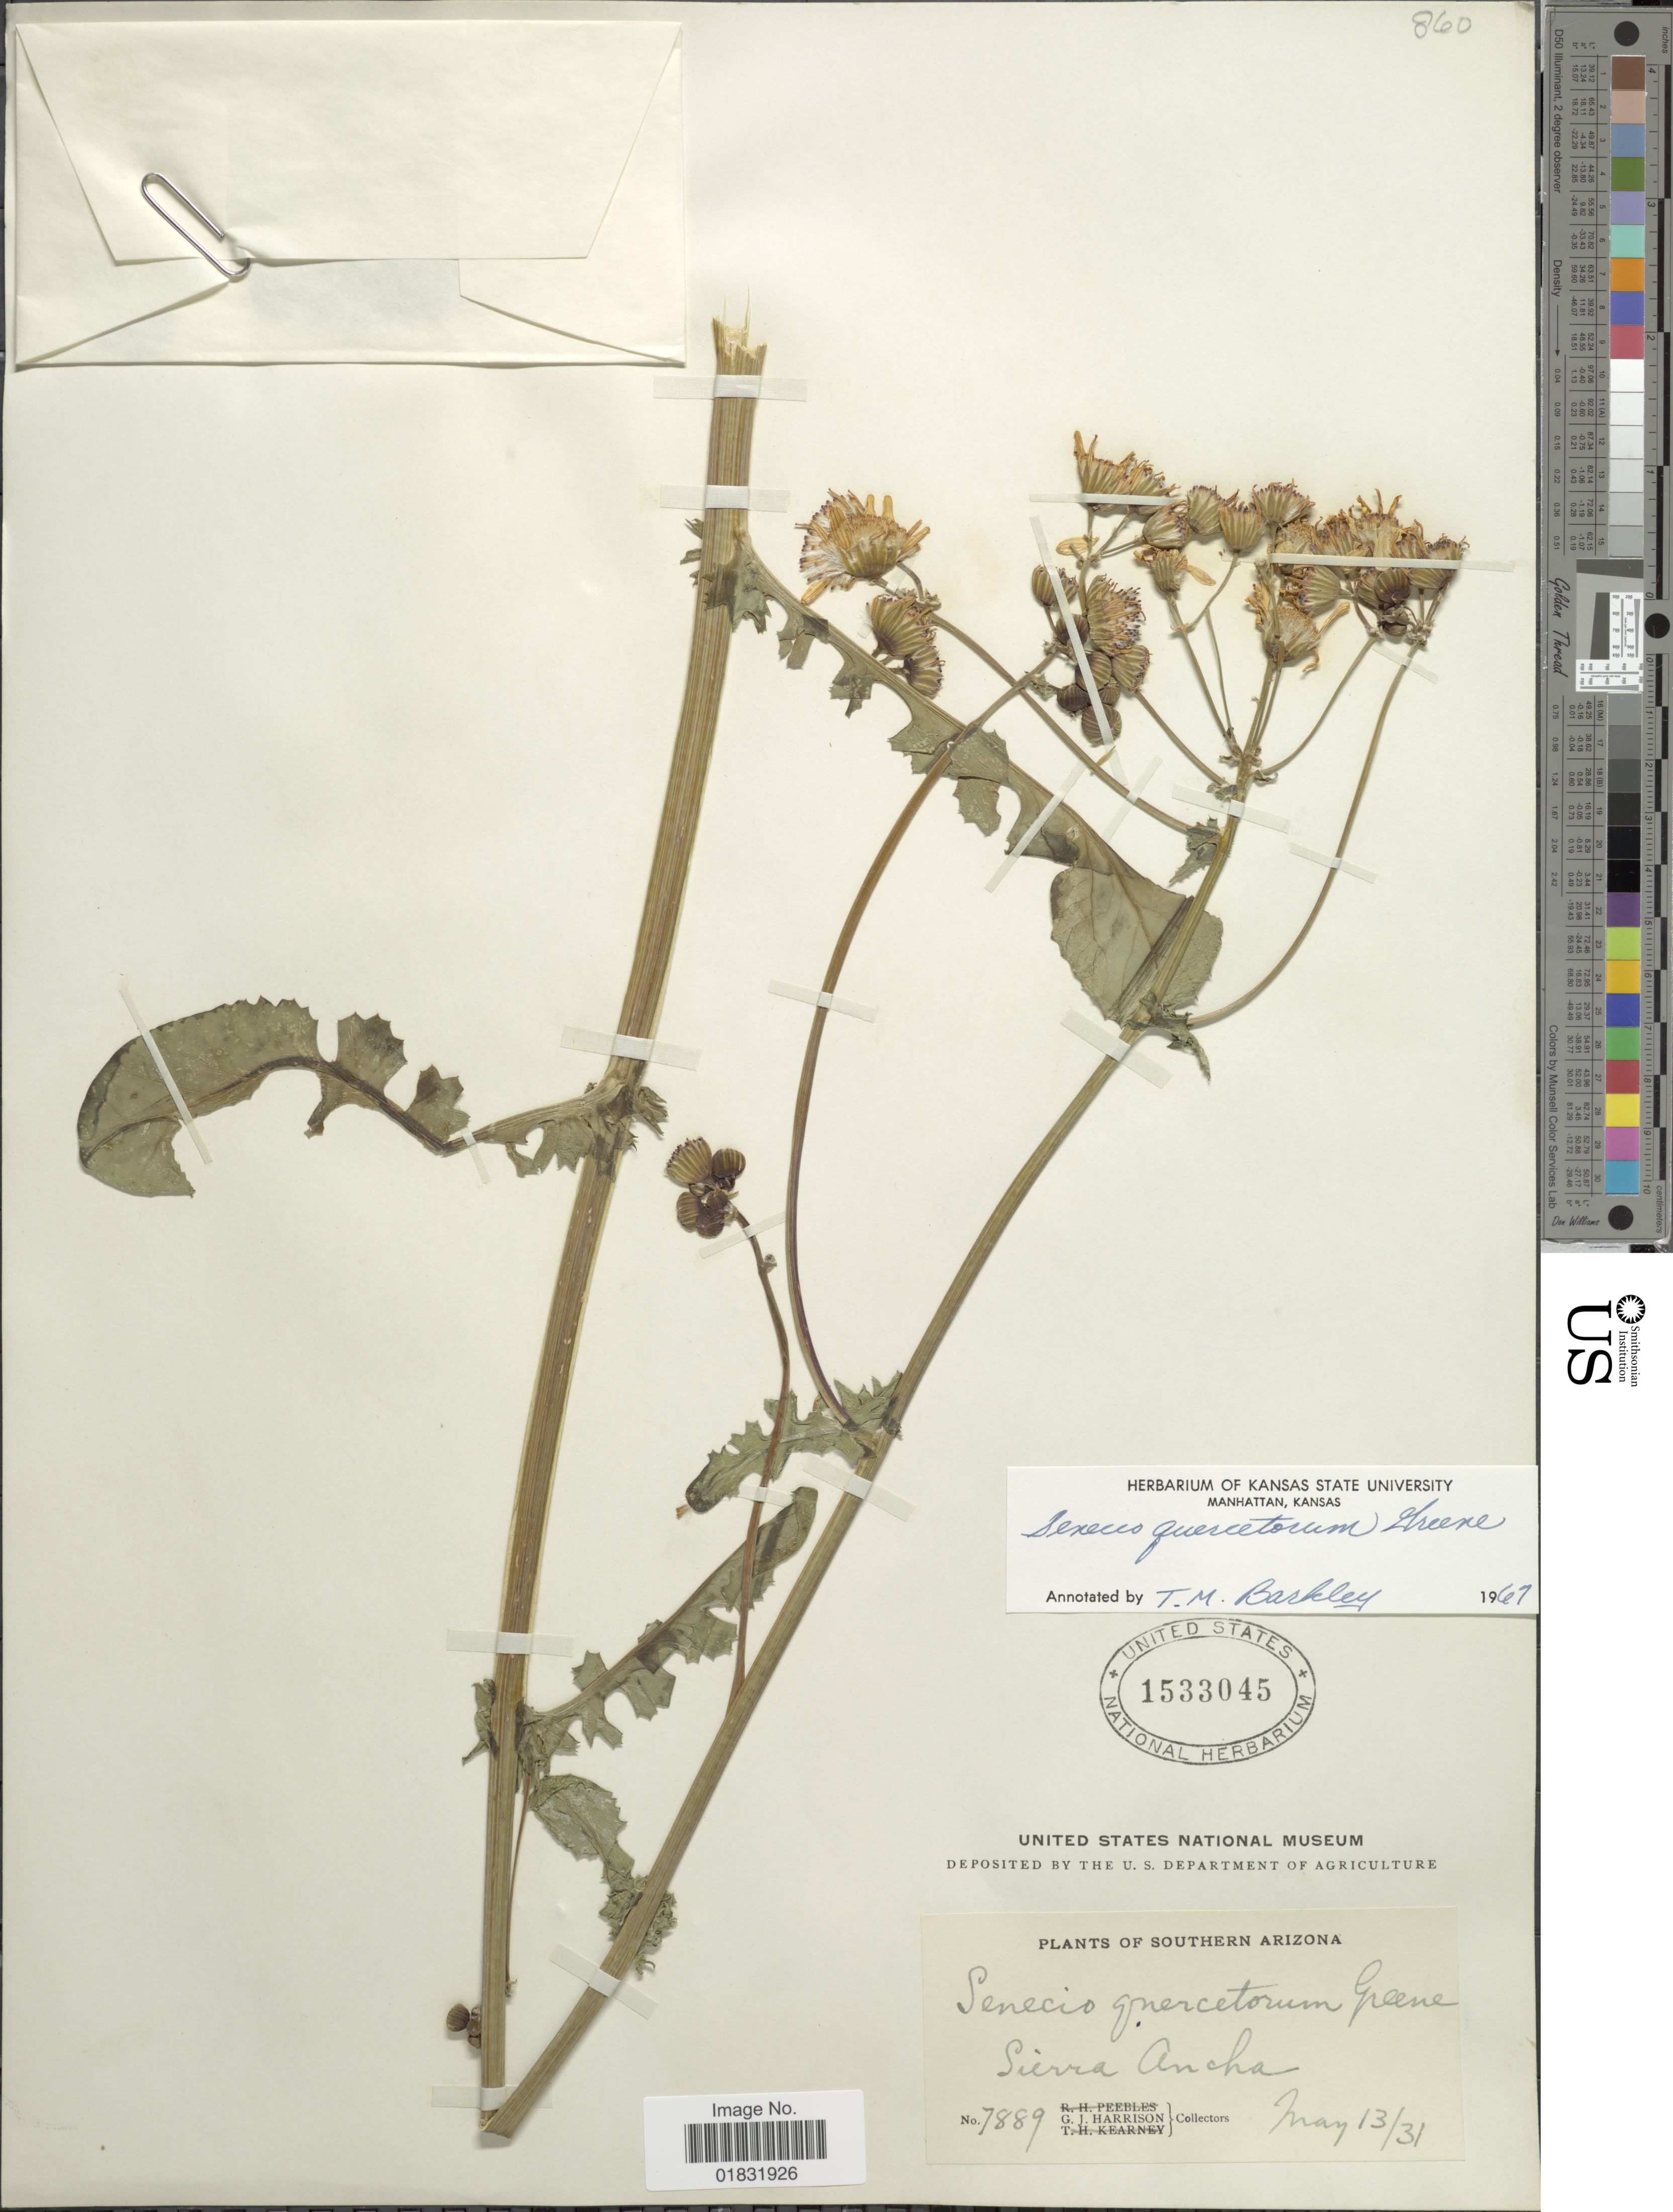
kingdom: Plantae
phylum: Tracheophyta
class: Magnoliopsida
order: Asterales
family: Asteraceae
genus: Packera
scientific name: Packera quercetorum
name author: (Greene) C. Jeffrey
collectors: G. J. Harrison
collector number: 7889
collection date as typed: Transcribed d/m/y: 13/5/31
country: United States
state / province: Arizona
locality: Southern Arizona, Sierra Ancha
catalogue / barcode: US 1533045